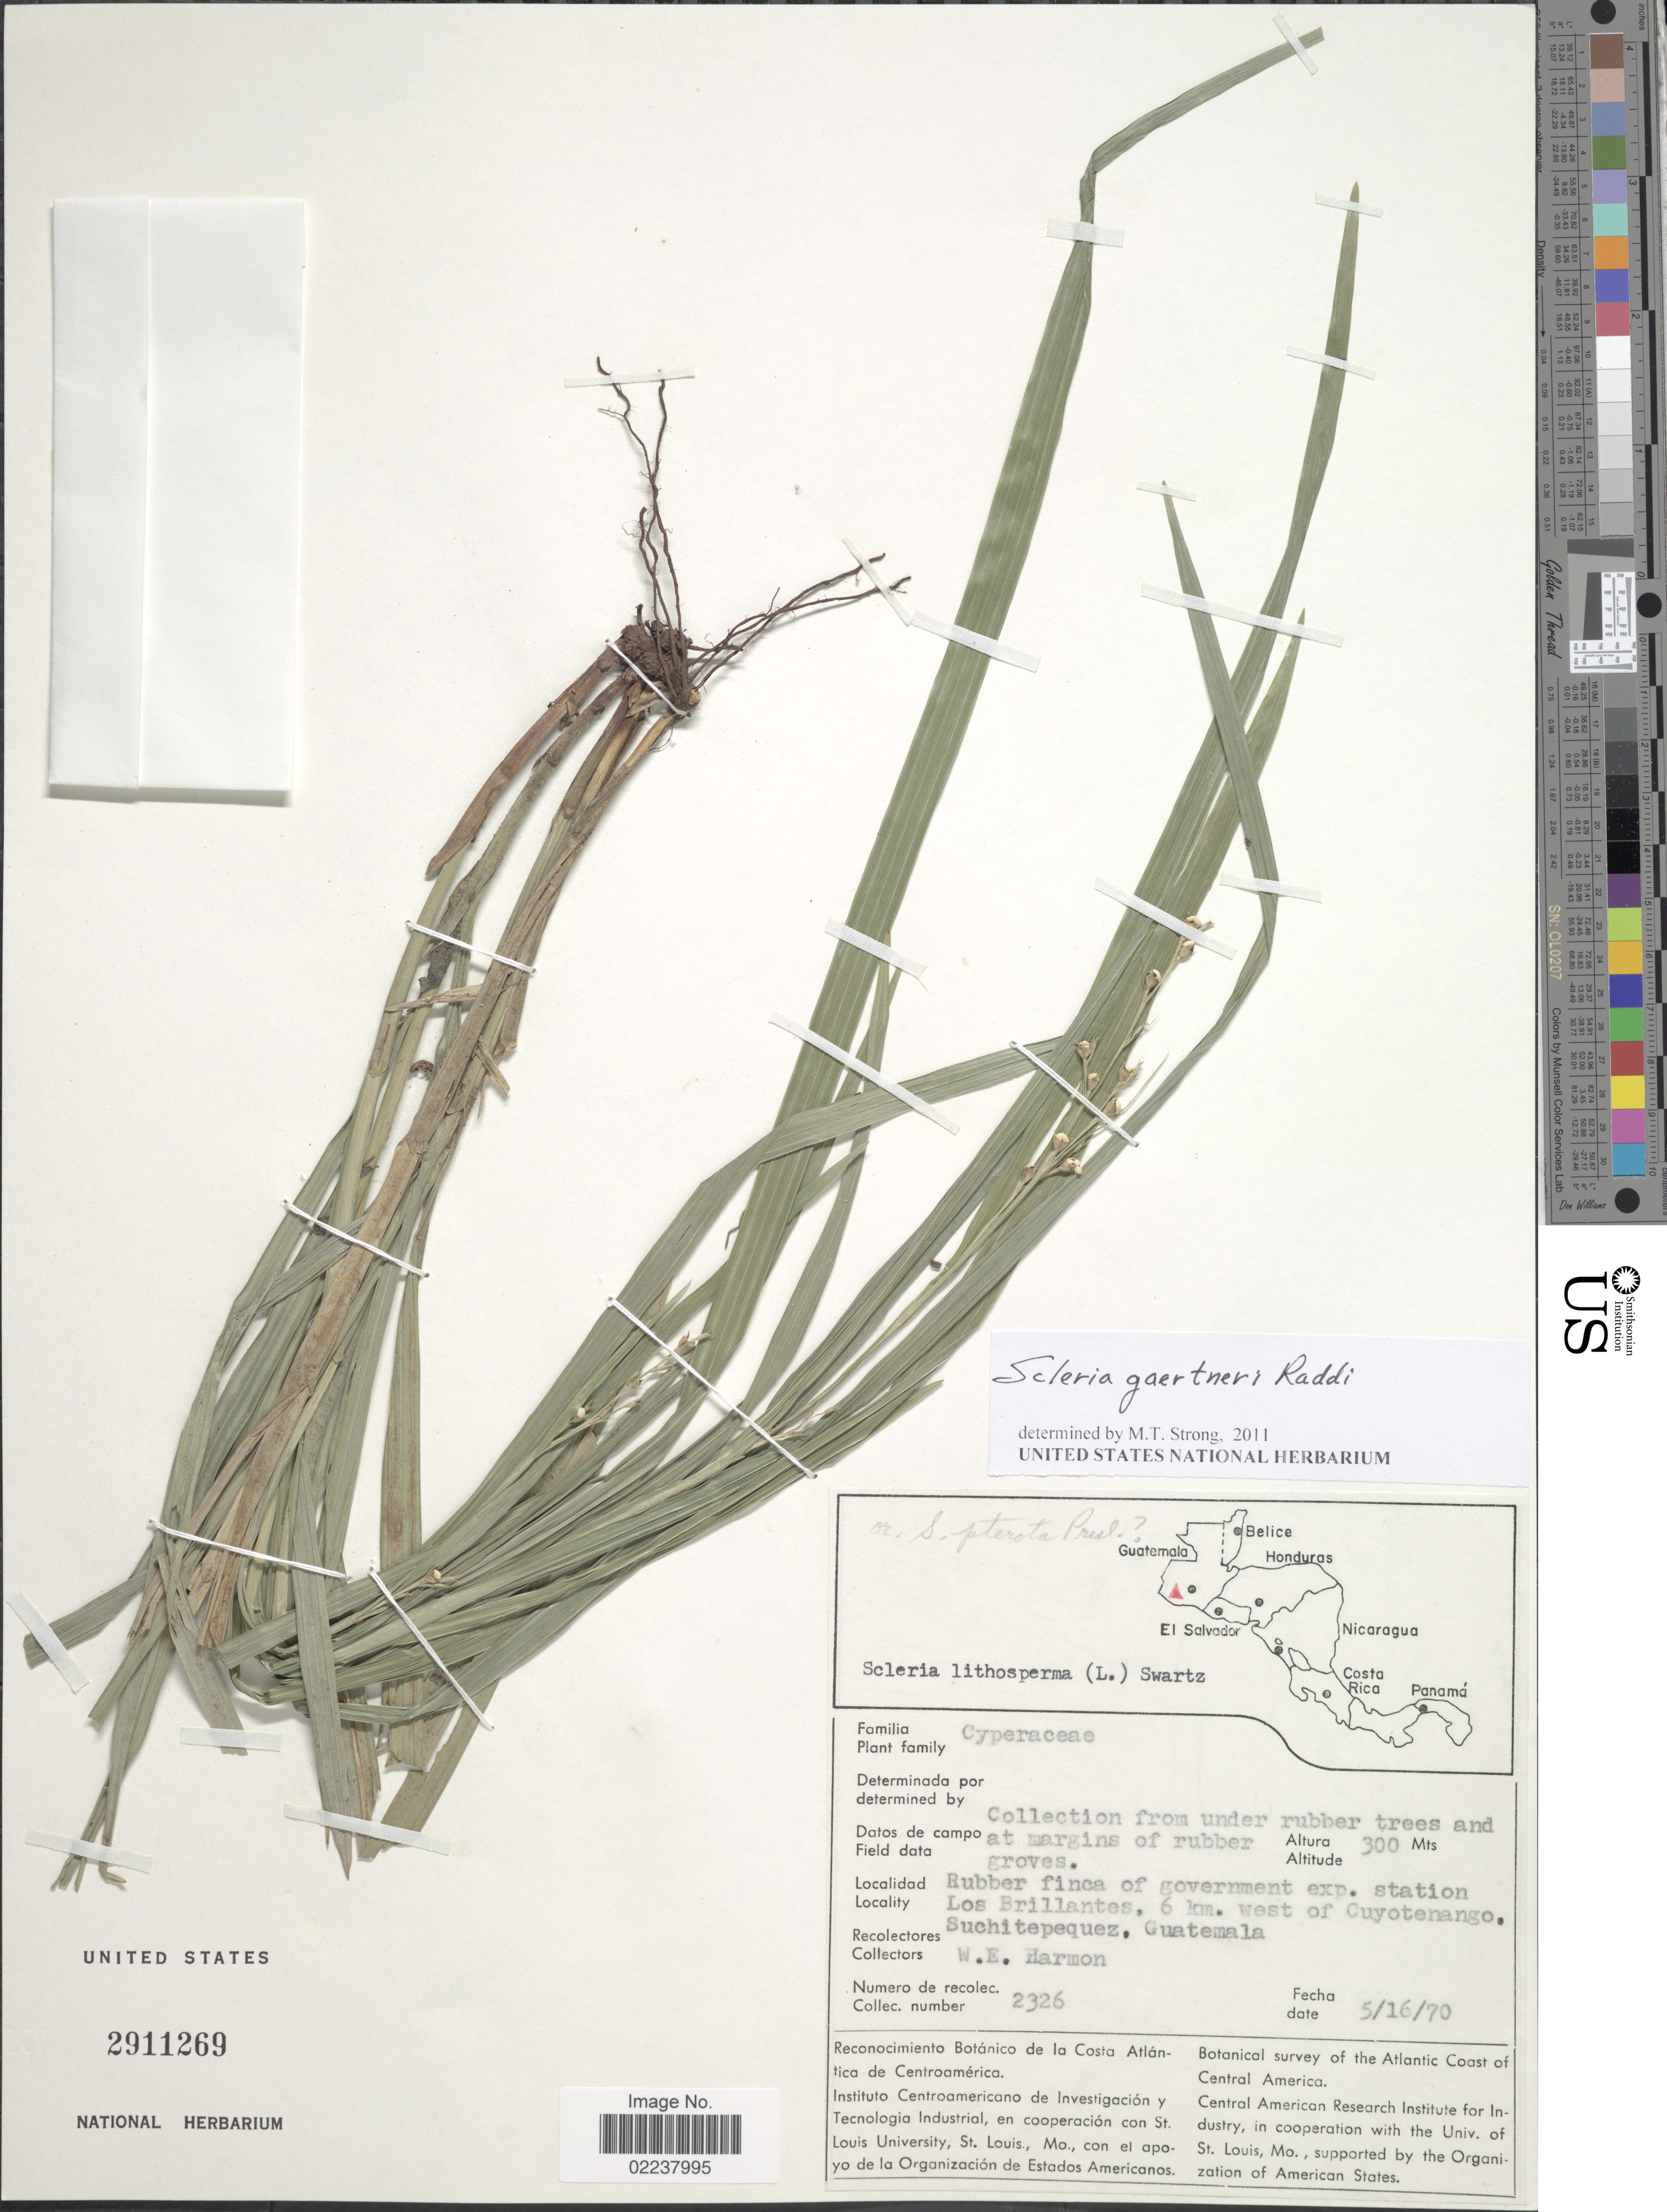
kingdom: Plantae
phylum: Tracheophyta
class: Liliopsida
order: Poales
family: Cyperaceae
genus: Scleria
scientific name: Scleria gaertneri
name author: Raddi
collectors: W. E. Harmon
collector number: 2326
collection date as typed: Transcribed d/m/y: 16/5/70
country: Guatemala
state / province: Suchitepéquez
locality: Rubber finca of government exp. station Los Brillantes, 6 km. west of Cuyotenango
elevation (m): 300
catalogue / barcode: US 2911269